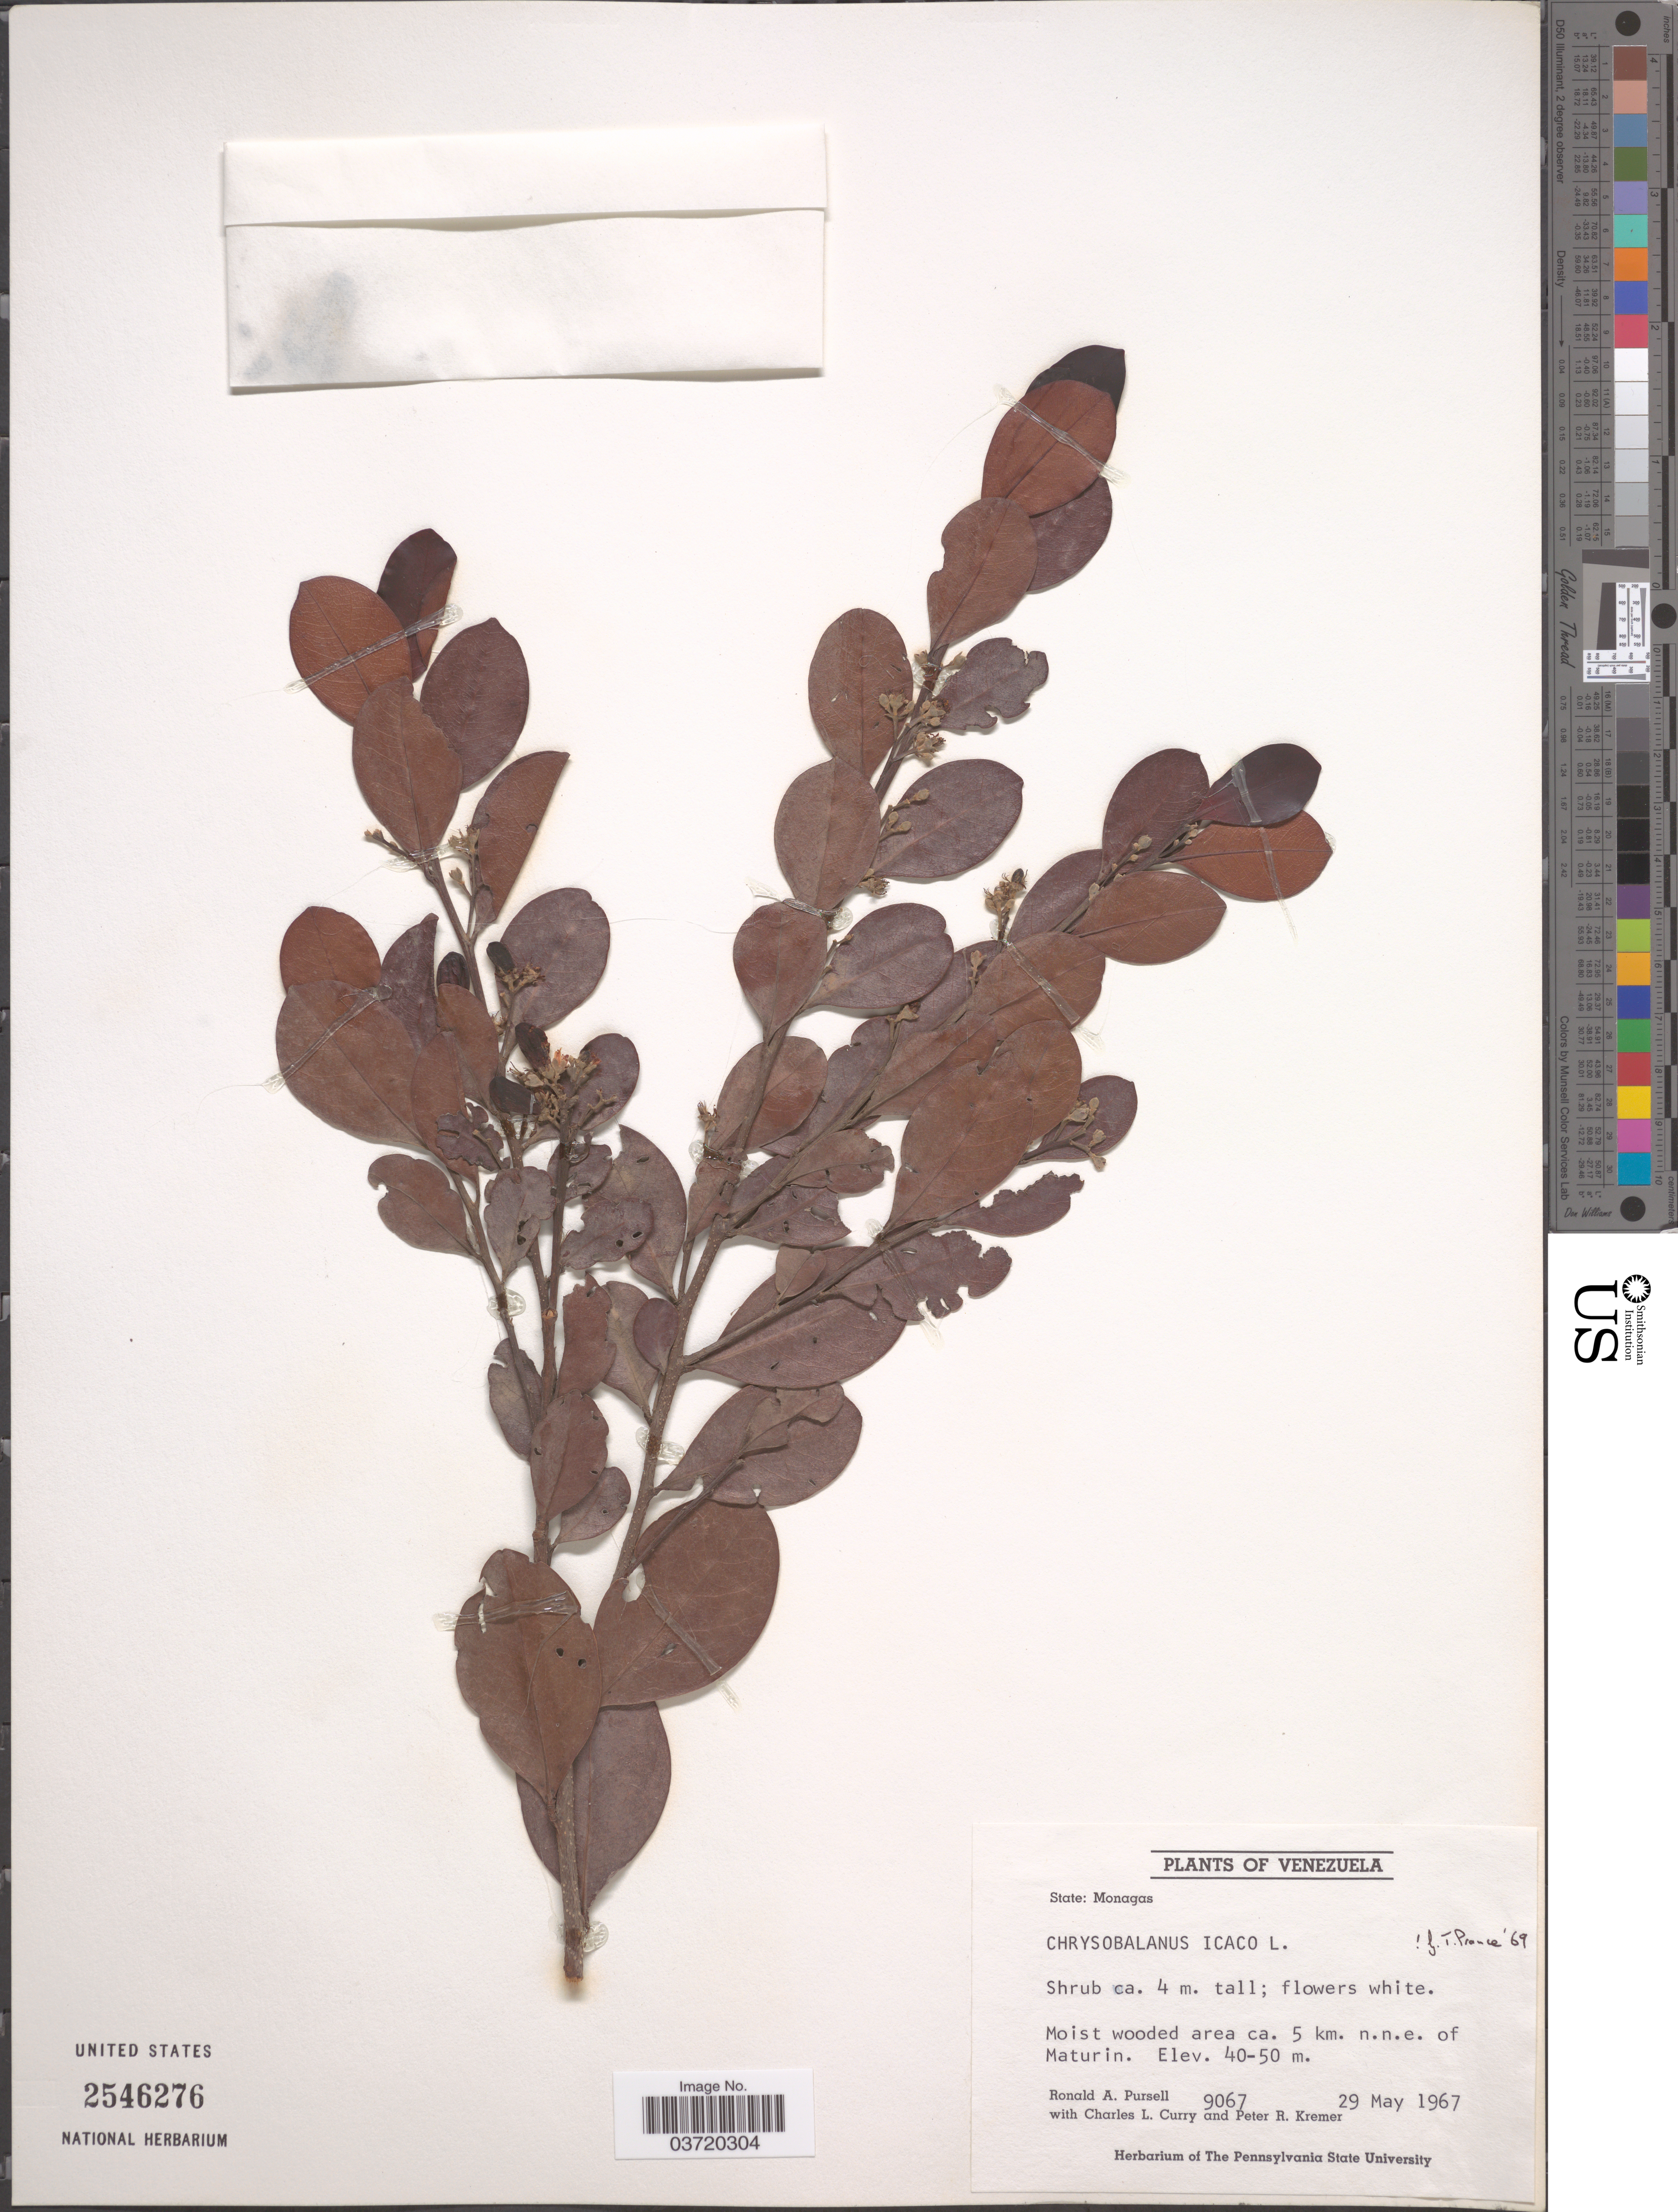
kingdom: Plantae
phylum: Tracheophyta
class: Magnoliopsida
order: Malpighiales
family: Chrysobalanaceae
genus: Chrysobalanus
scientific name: Chrysobalanus icaco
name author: L.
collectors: R. A. Pursell, C. L. Curry & P. Kremer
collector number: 9067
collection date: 1967-05-29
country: Venezuela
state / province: Monagas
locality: Moist wooded area ca. 5 km. n. n. e. of Maturin.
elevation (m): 40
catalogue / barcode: US 2546276